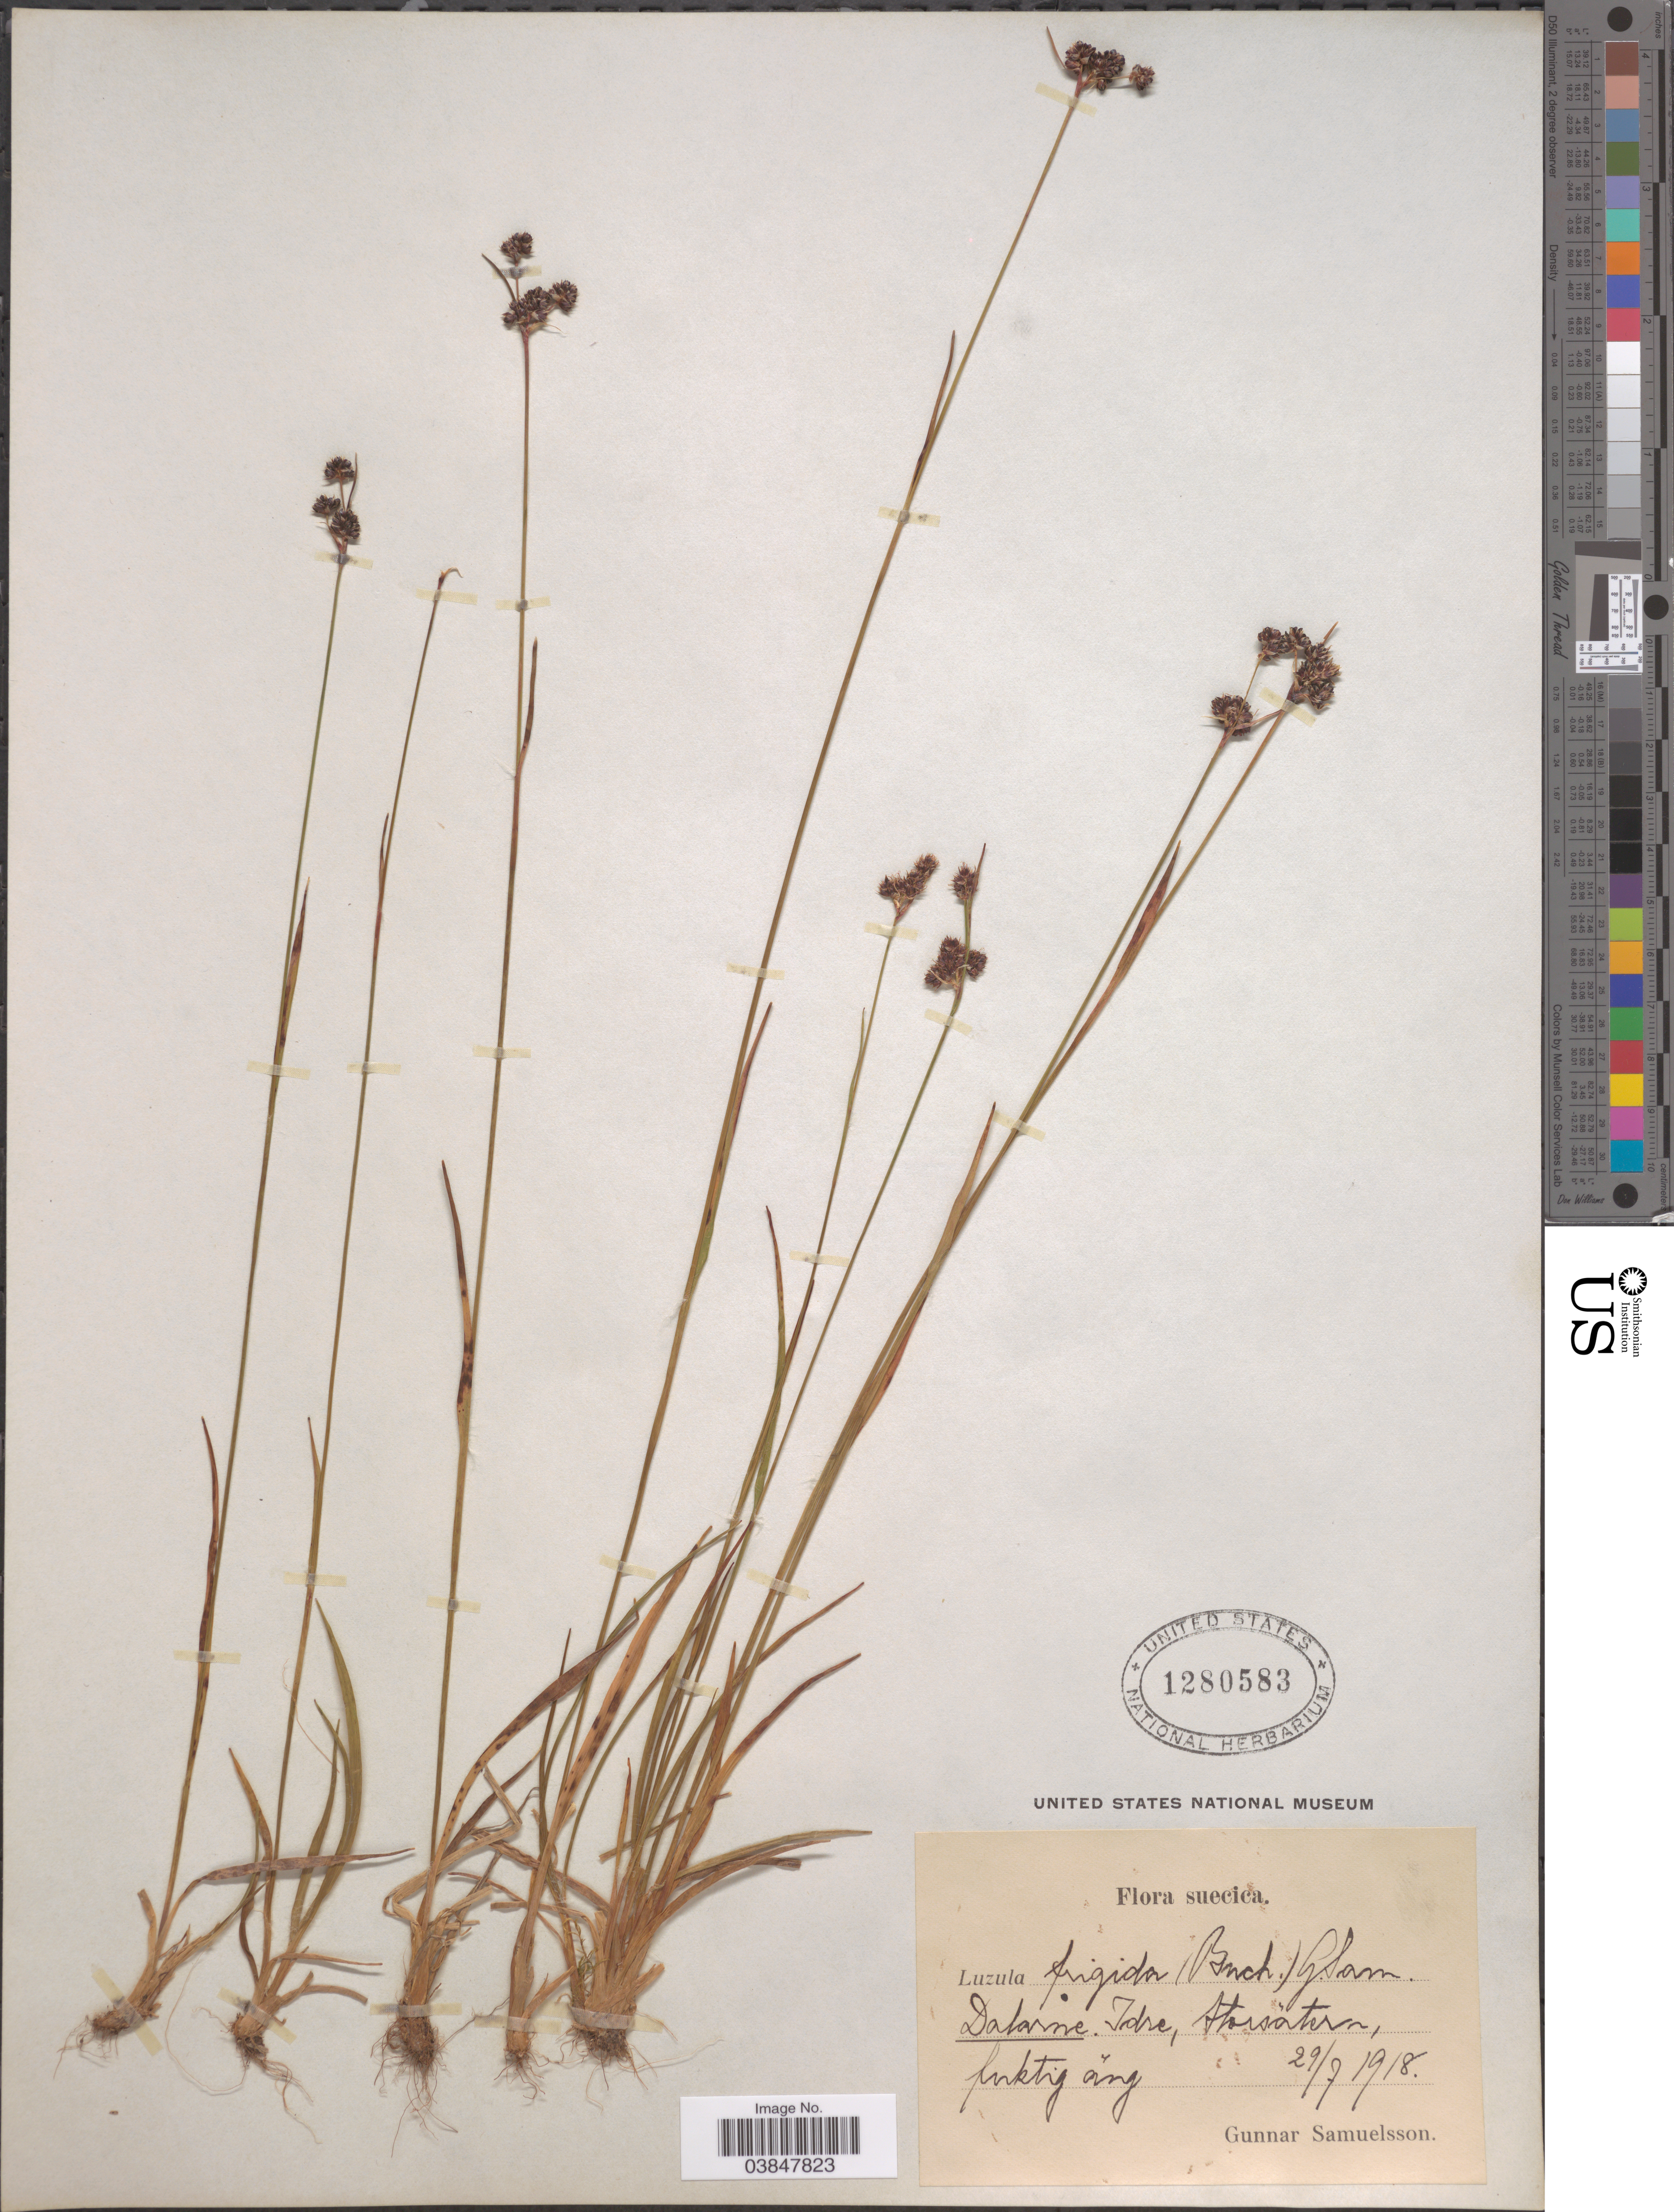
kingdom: Plantae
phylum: Tracheophyta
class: Liliopsida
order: Poales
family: Juncaceae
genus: Luzula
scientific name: Luzula frigida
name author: (Buchenau) Sam.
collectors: G. Samuelsson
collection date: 1918-07-29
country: Sweden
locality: Dalarne. Idre, Storsatern.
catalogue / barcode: US 1280583